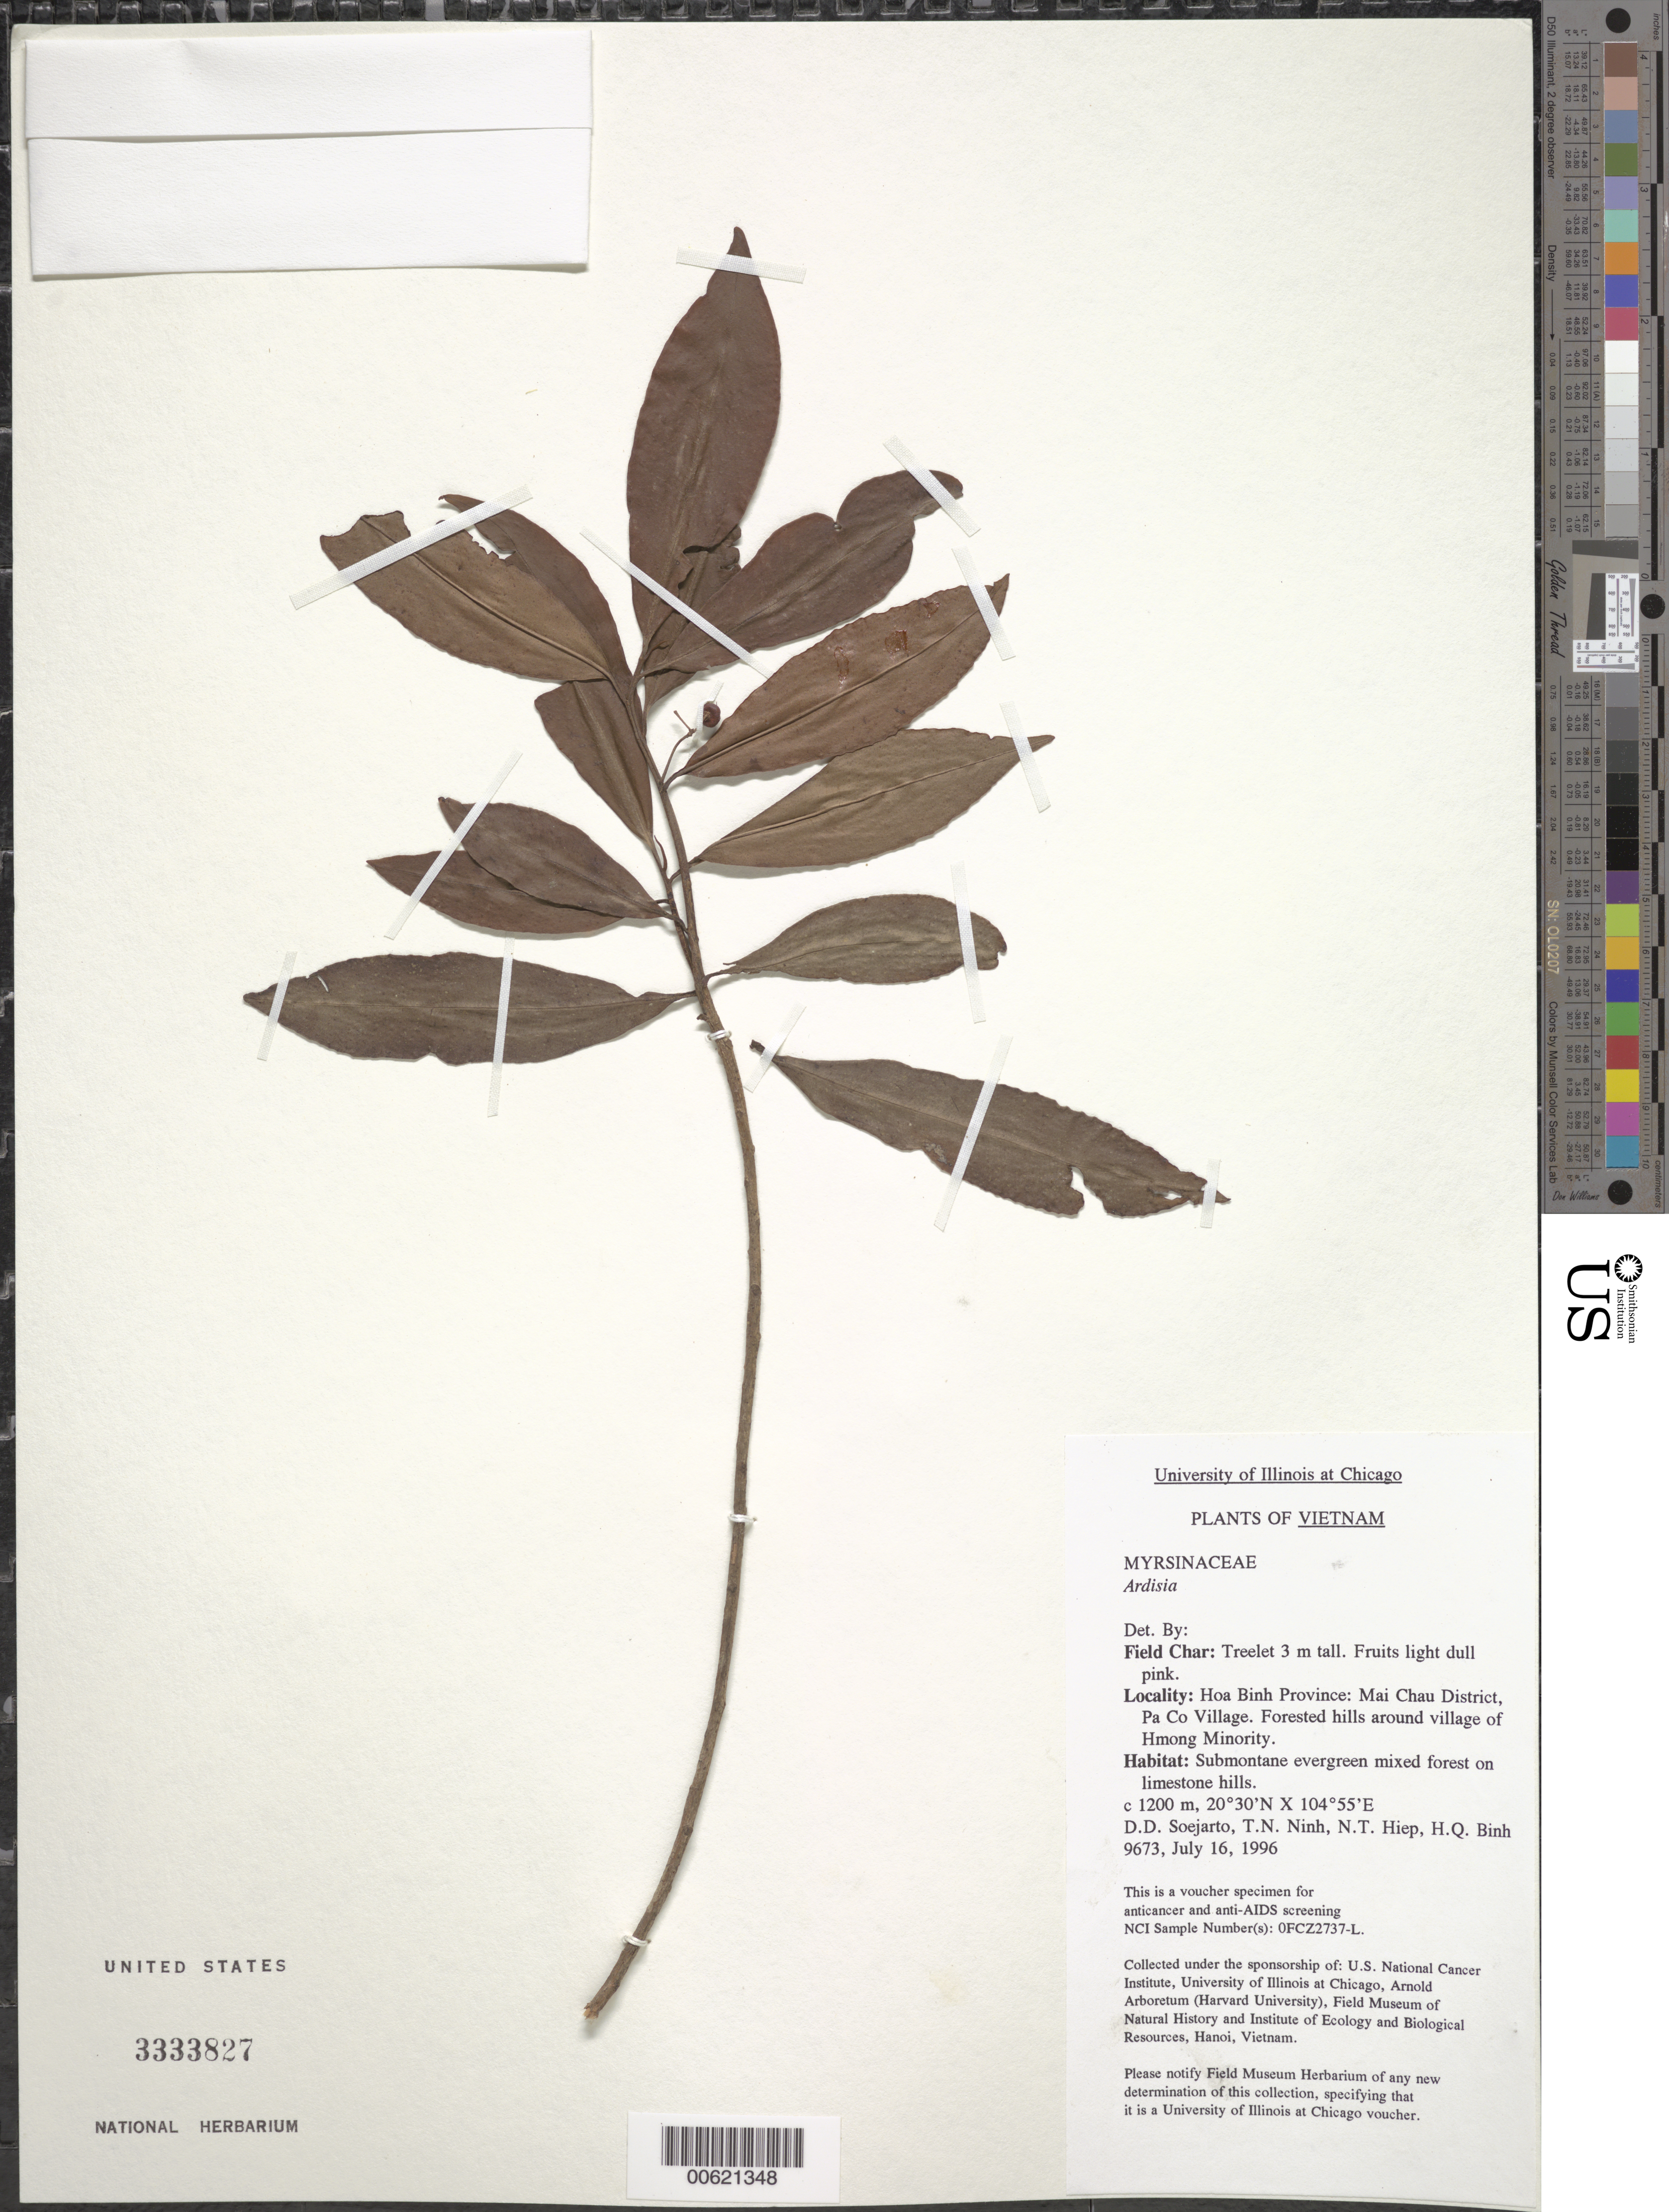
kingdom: Plantae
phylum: Tracheophyta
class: Magnoliopsida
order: Ericales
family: Primulaceae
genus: Ardisia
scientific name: Ardisia sp.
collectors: T. N. Ninh, N. T. Hiep & H. Q. Binh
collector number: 9673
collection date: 1996-07-16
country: Vietnam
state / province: Hoa Binh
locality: Mai Chau District, Pa Co Village. Forested hills around village of Hmong Minority.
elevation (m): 1200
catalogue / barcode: US 3333827